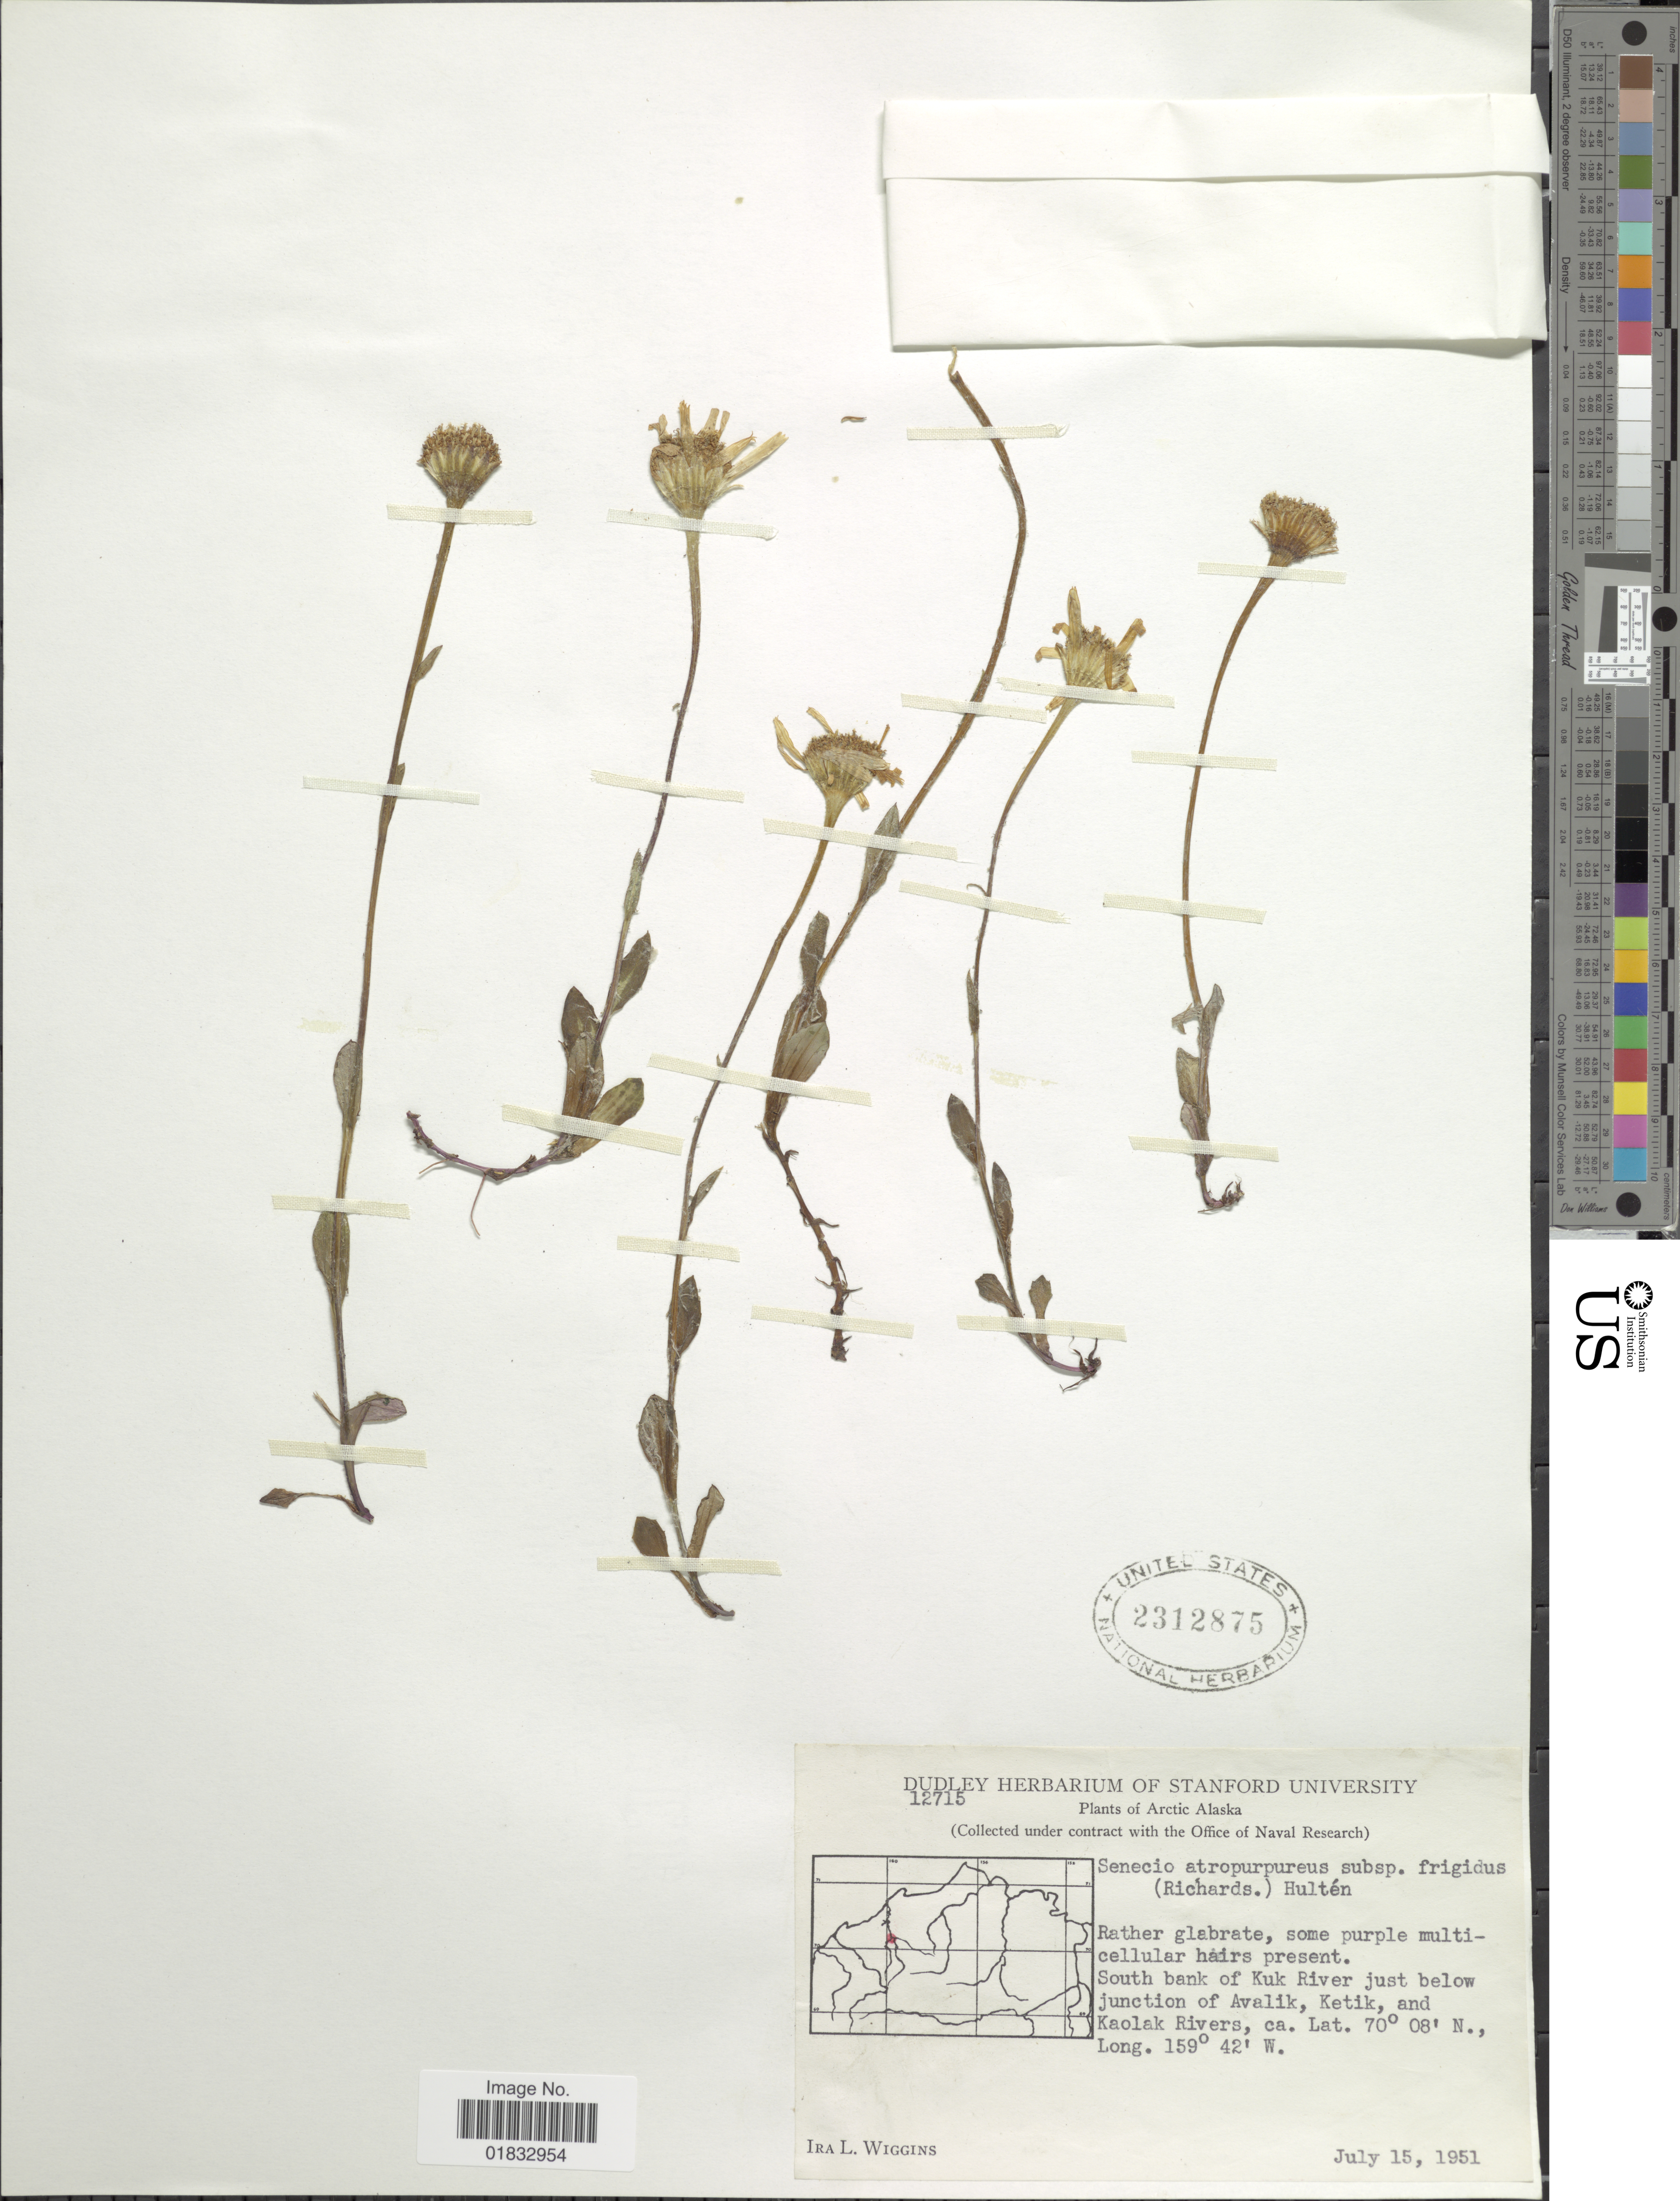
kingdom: Plantae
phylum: Tracheophyta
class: Magnoliopsida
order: Asterales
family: Asteraceae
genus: Tephroseris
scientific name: Tephroseris frigida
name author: (Richardson) Holub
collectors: I. L. Wiggins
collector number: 12715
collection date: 1951-07-15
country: United States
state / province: Alaska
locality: Arctic Alaska, South bank of Kuk River just below junction of Avalik, Ketik, and Kaoloak Rivers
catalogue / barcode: US 2312875